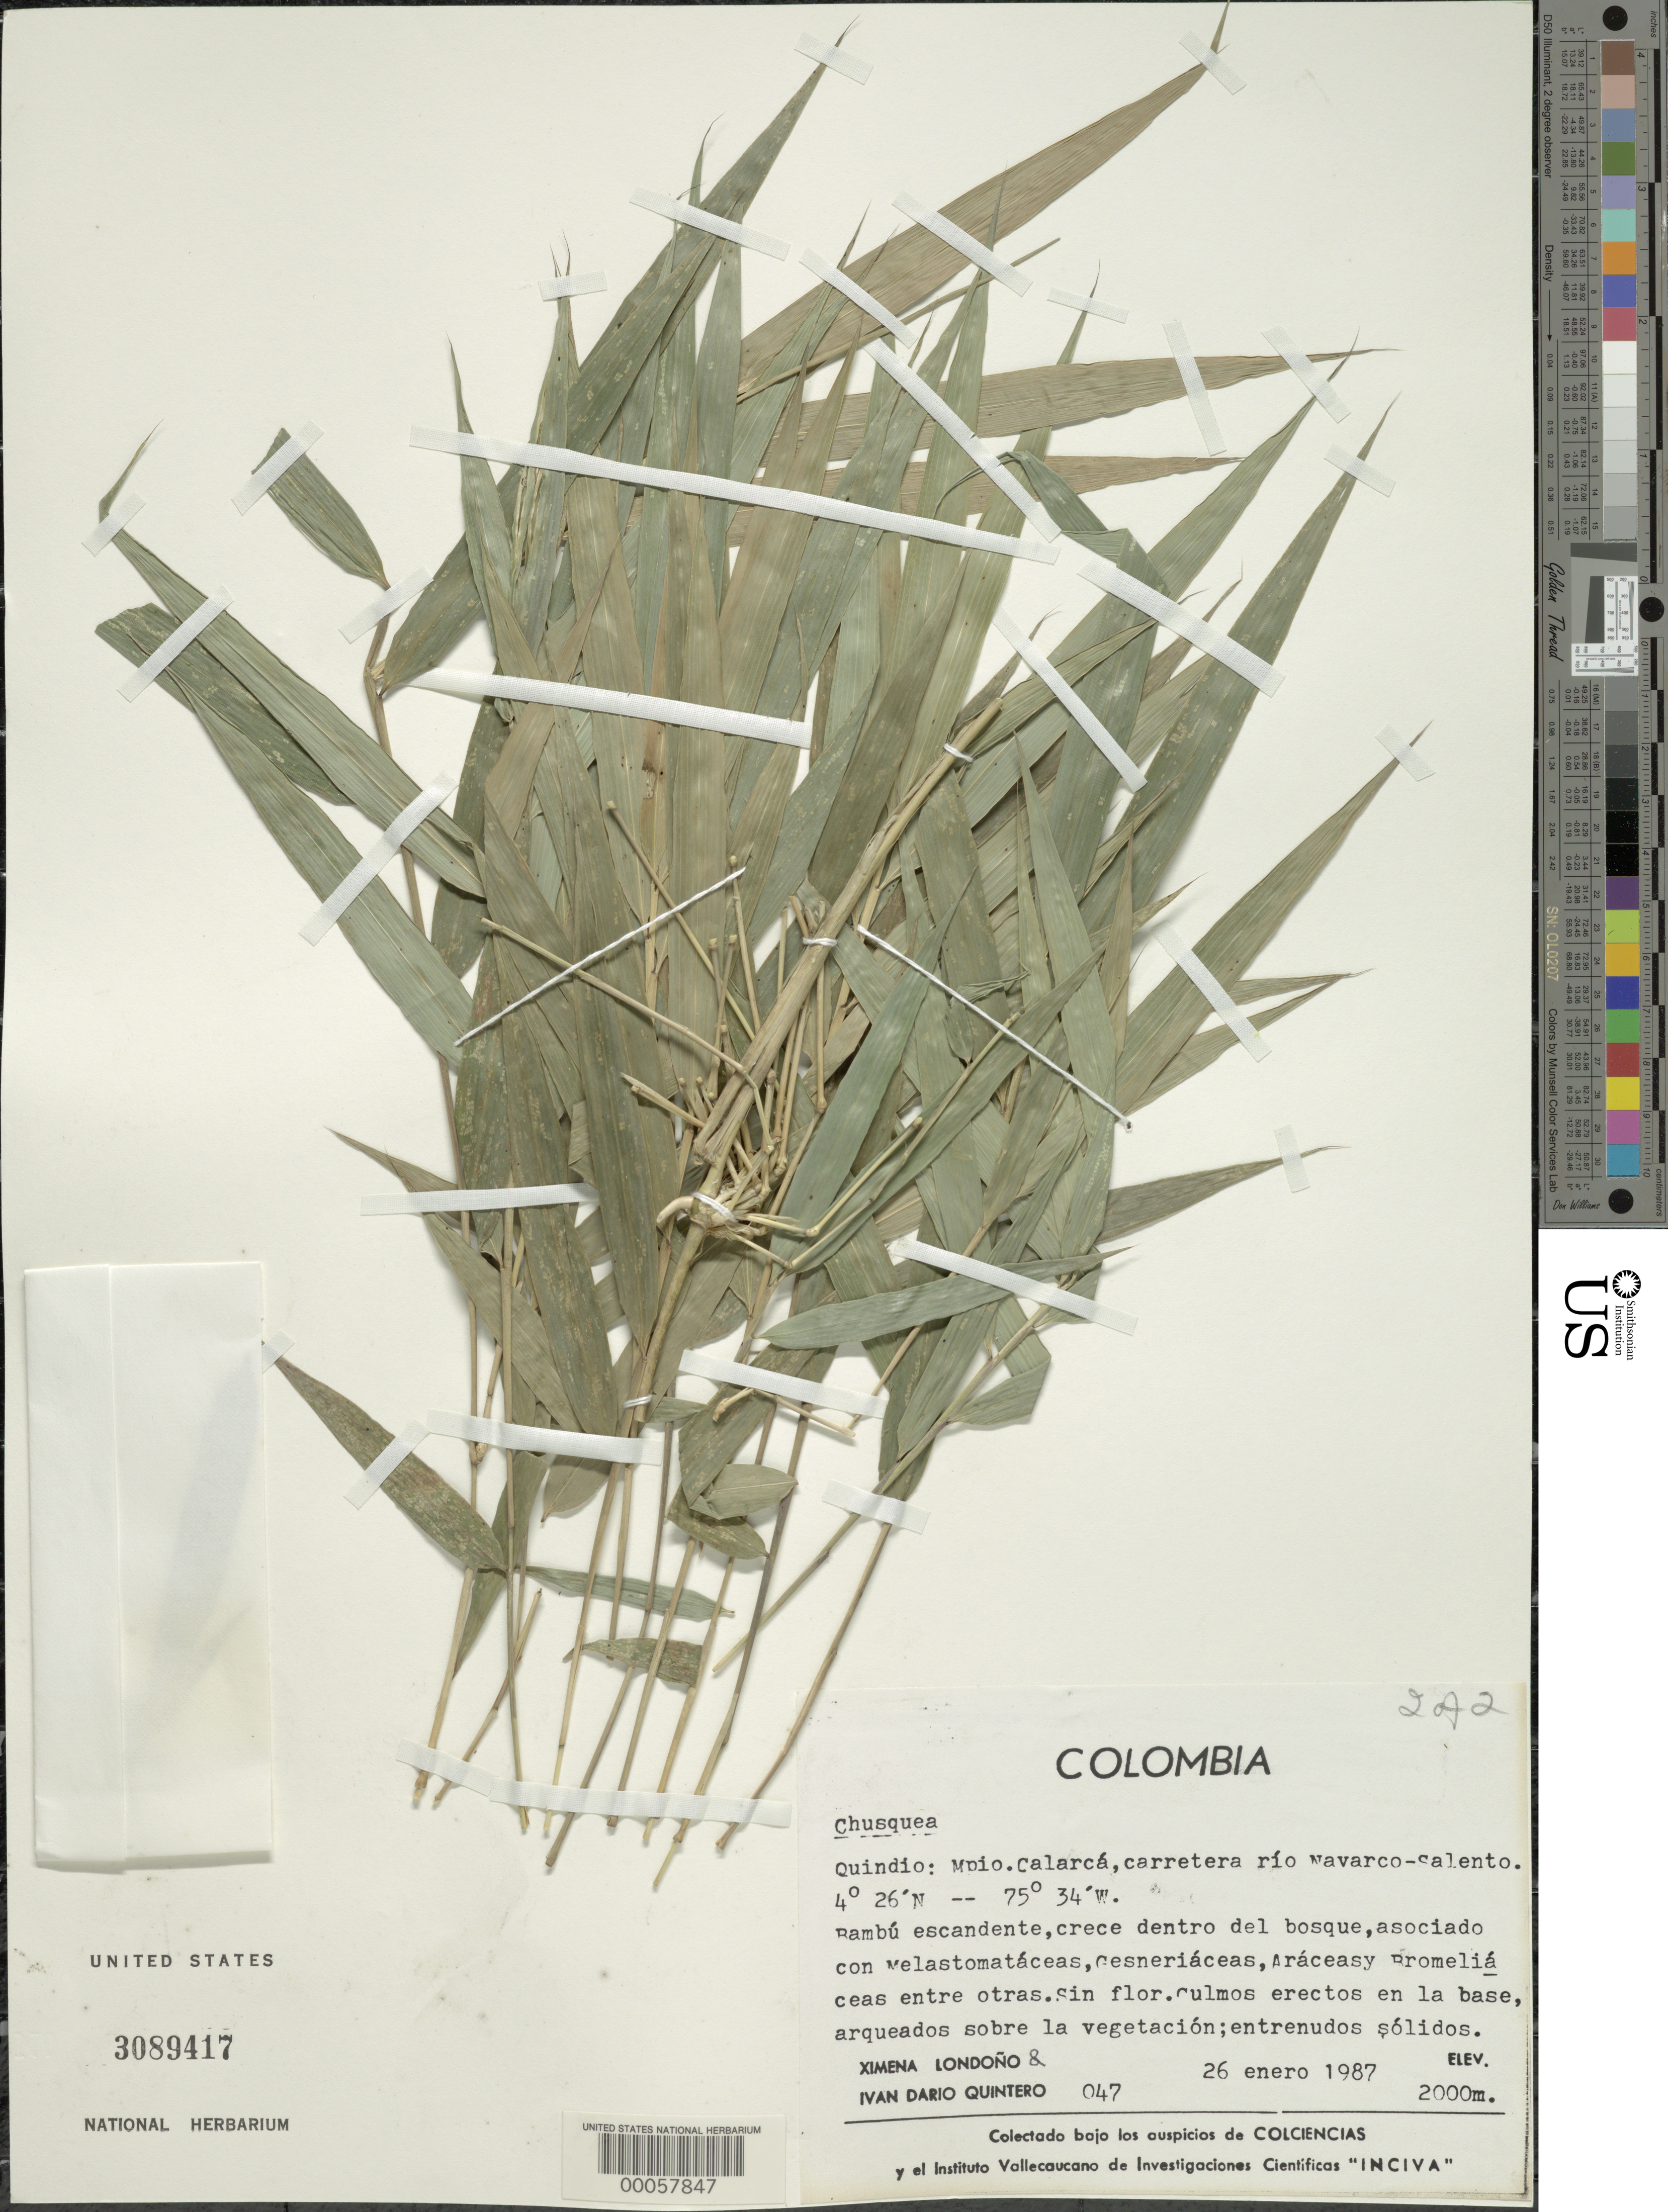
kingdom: Plantae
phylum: Tracheophyta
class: Liliopsida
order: Poales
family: Poaceae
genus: Chusquea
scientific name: Chusquea sp.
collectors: X. Londoño & I. Quintero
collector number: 047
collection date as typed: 26 Jan 1987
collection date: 1987-01-26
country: Colombia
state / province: Quindío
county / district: Calarcá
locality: Mun. calarca, Rio navarco-Salento road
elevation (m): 2000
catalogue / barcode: US 3089417